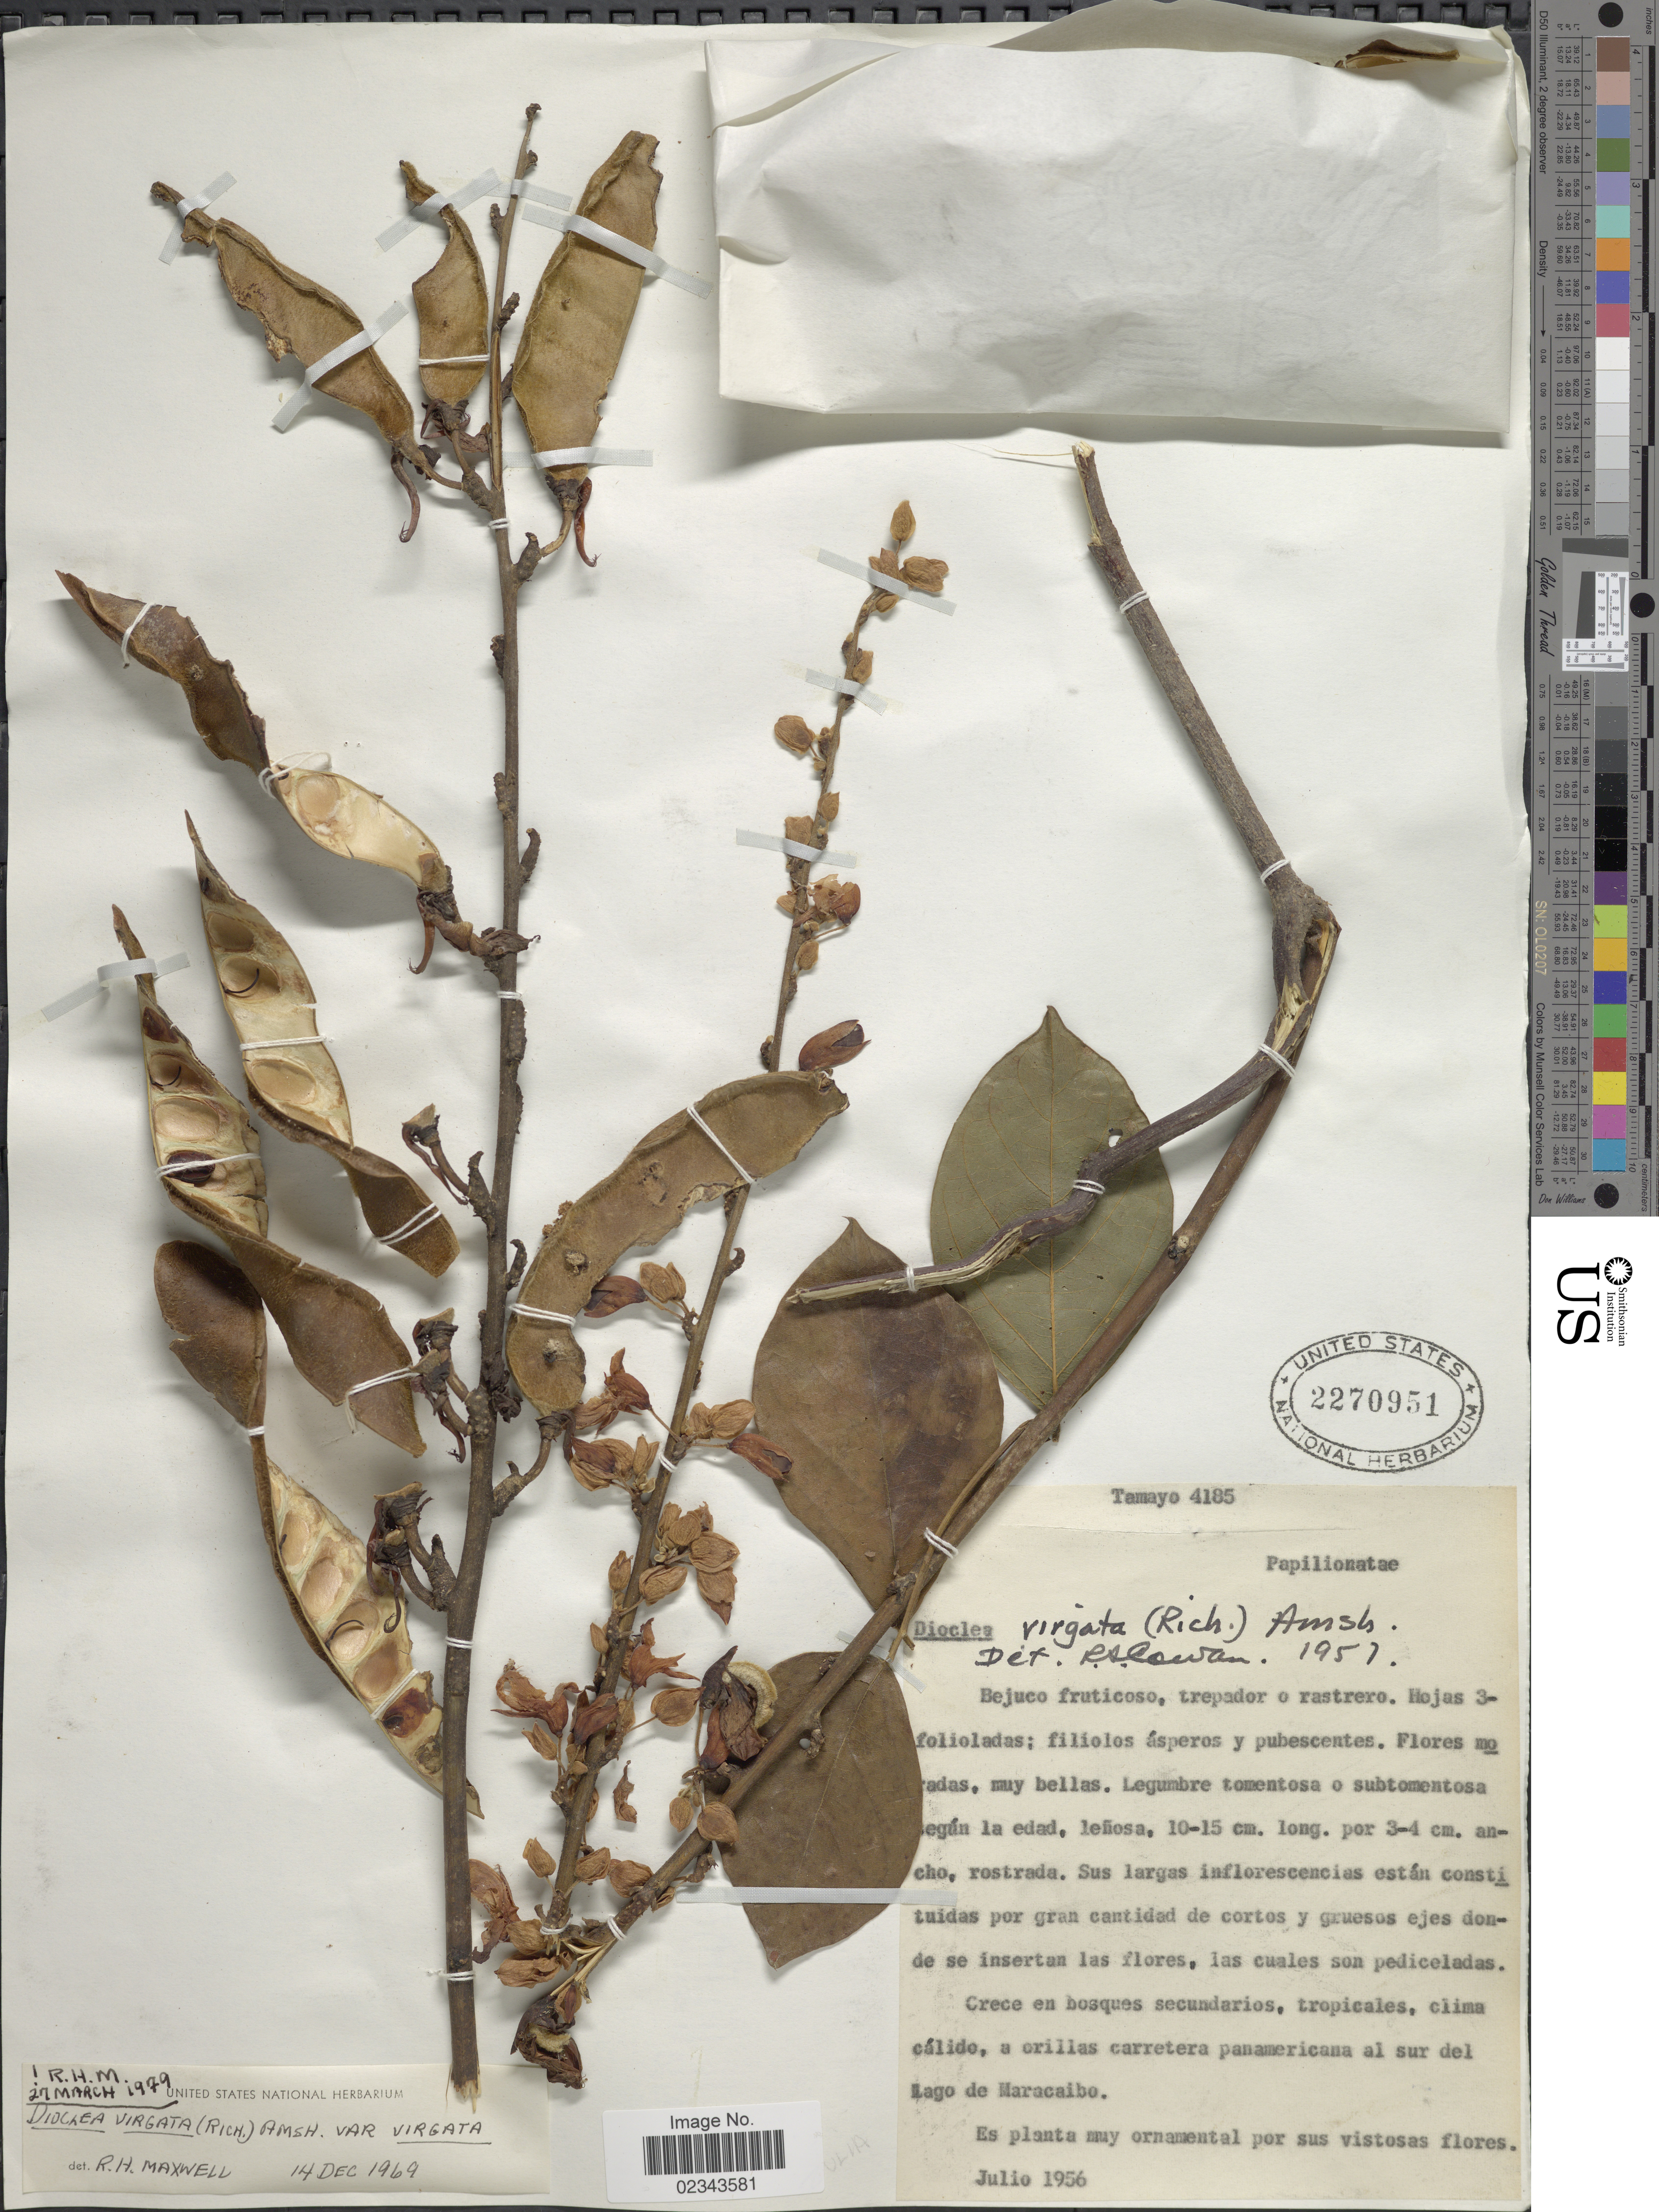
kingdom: Plantae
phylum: Tracheophyta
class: Magnoliopsida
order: Fabales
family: Fabaceae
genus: Dioclea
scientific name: Dioclea virgata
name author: (Rich.) Amshoff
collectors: -. Tamayo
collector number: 4105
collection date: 1956-07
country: Venezuela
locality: A orillas carretera panamericana al sur del Lago de Maracaibo.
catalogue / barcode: US 2270951